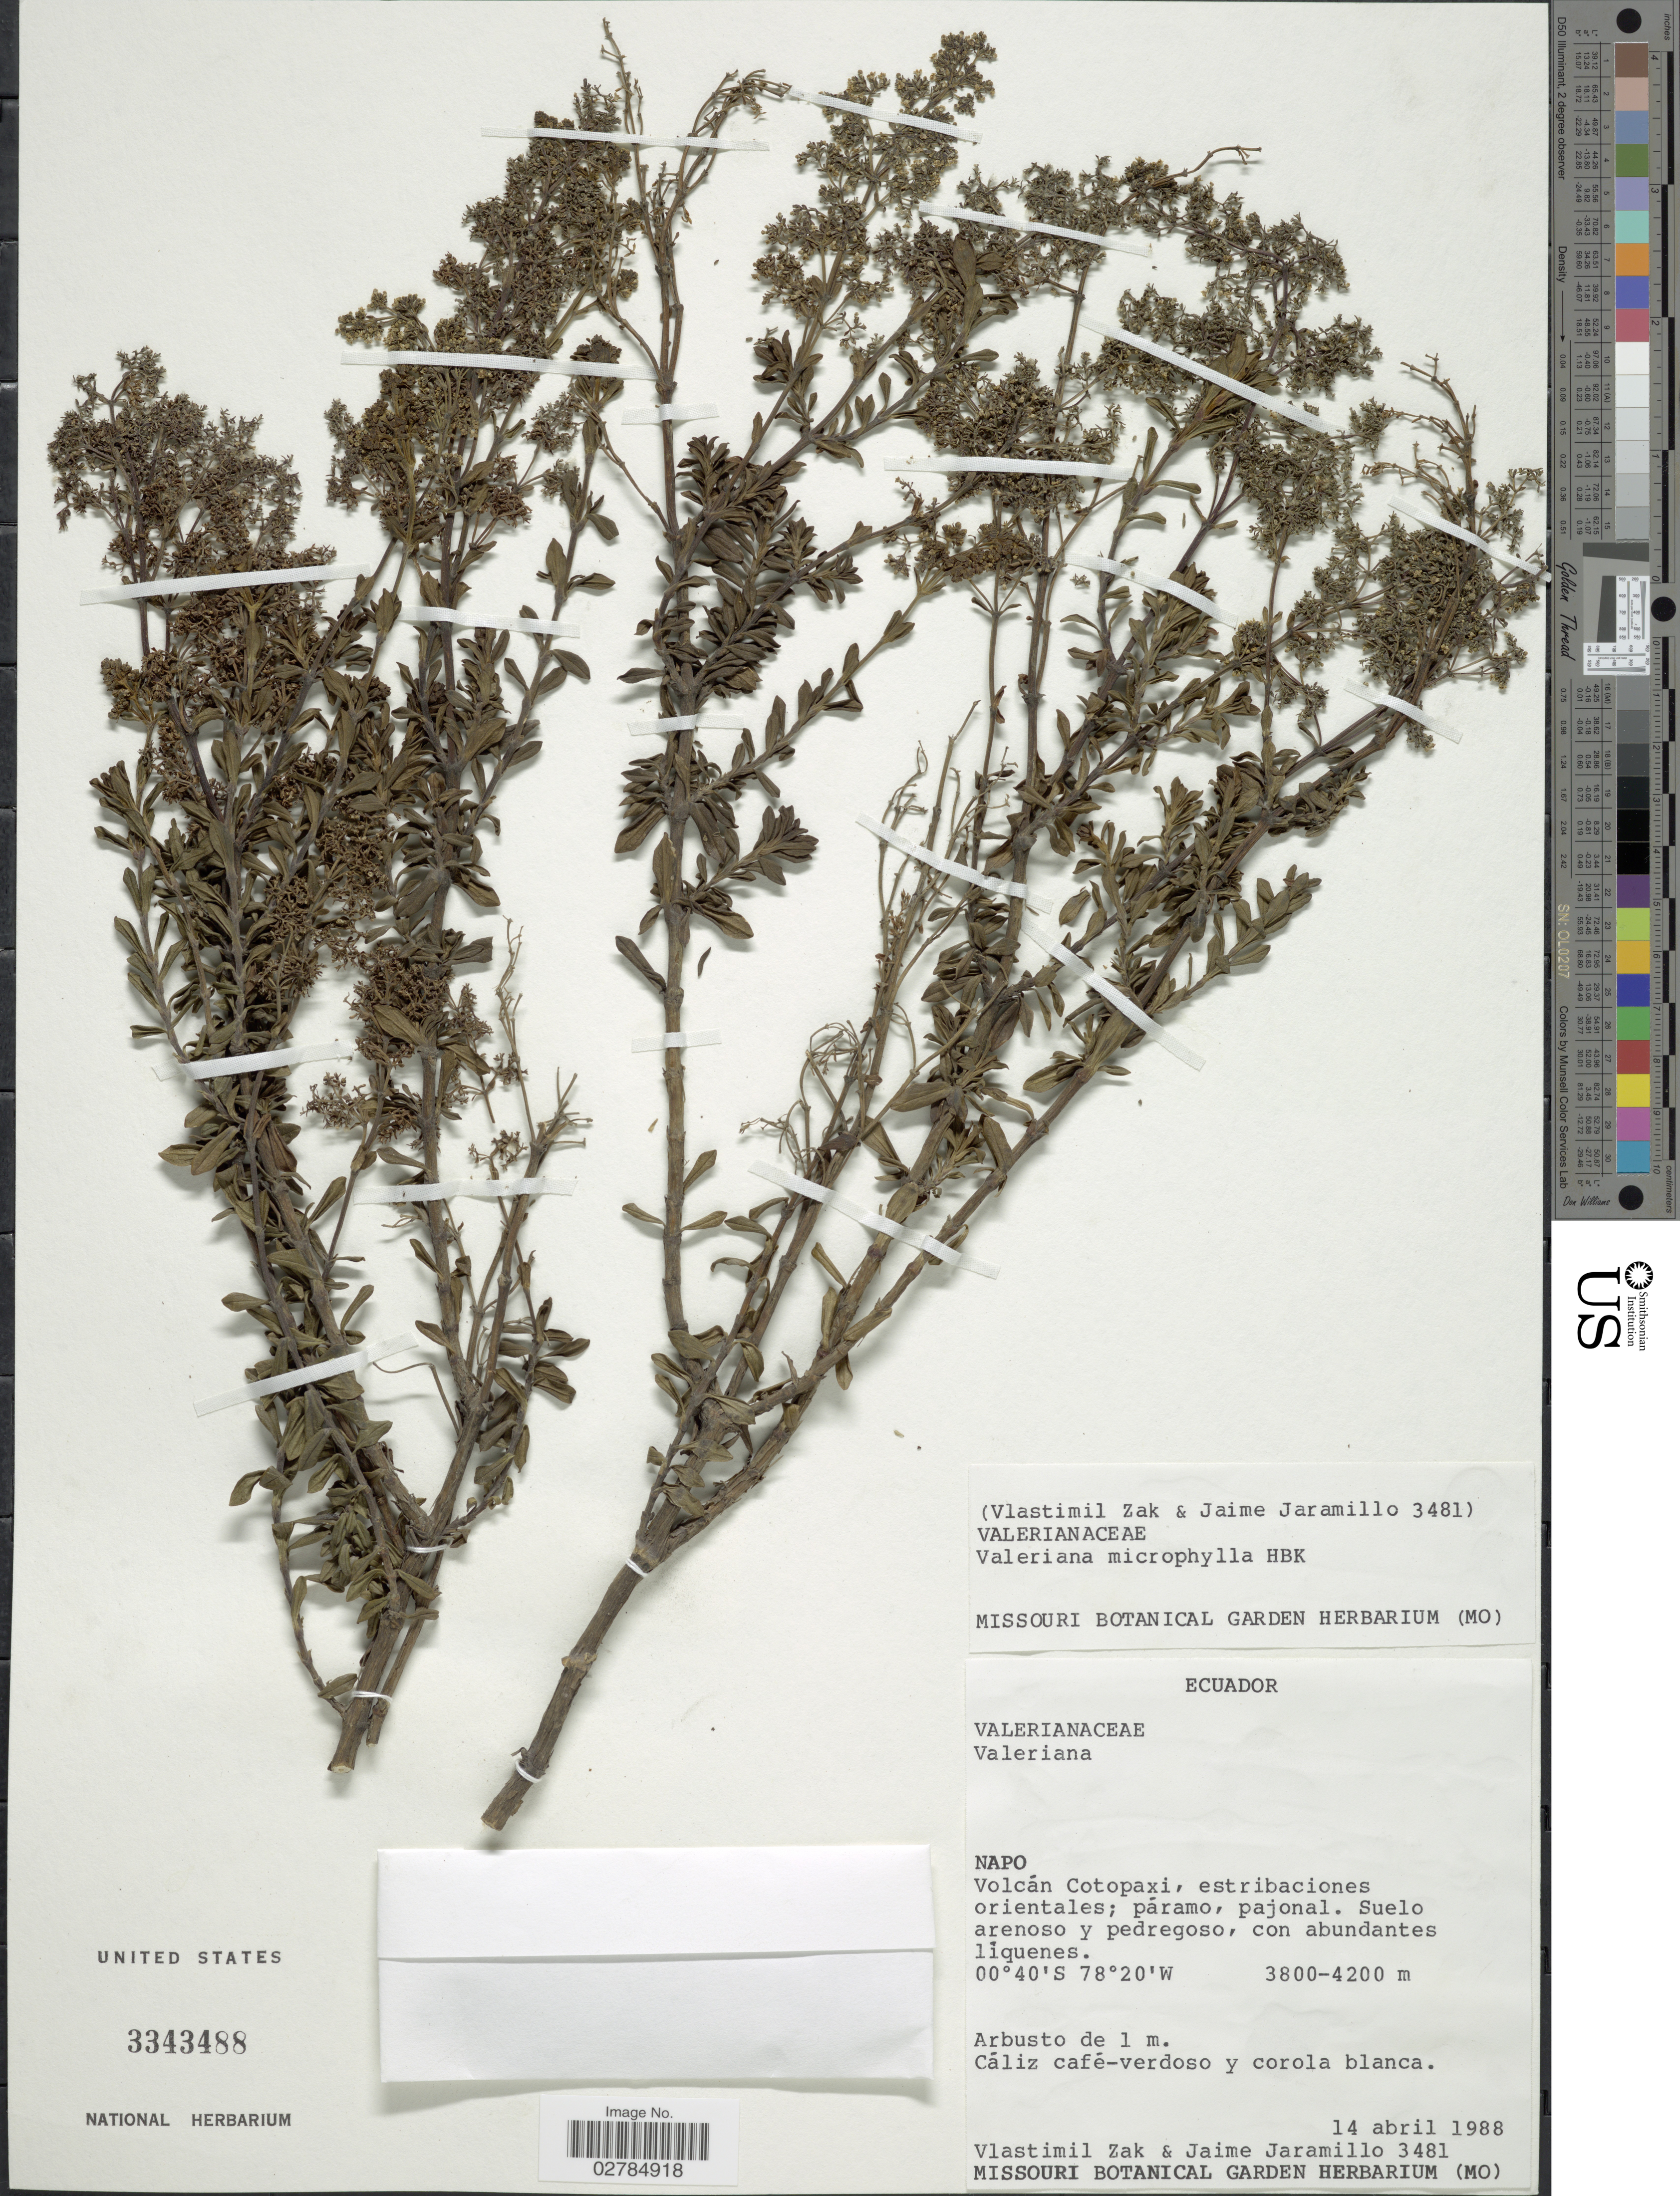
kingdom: Plantae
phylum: Tracheophyta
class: Magnoliopsida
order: Dipsacales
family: Caprifoliaceae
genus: Valeriana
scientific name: Valeriana microphylla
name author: Kunth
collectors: V. Zak & J. Jaramillo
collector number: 3481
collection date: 1988-04-14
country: Ecuador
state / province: Napo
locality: Volcán Cotopaxi, estribaciones orientales.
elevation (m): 3800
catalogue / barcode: US 3343488